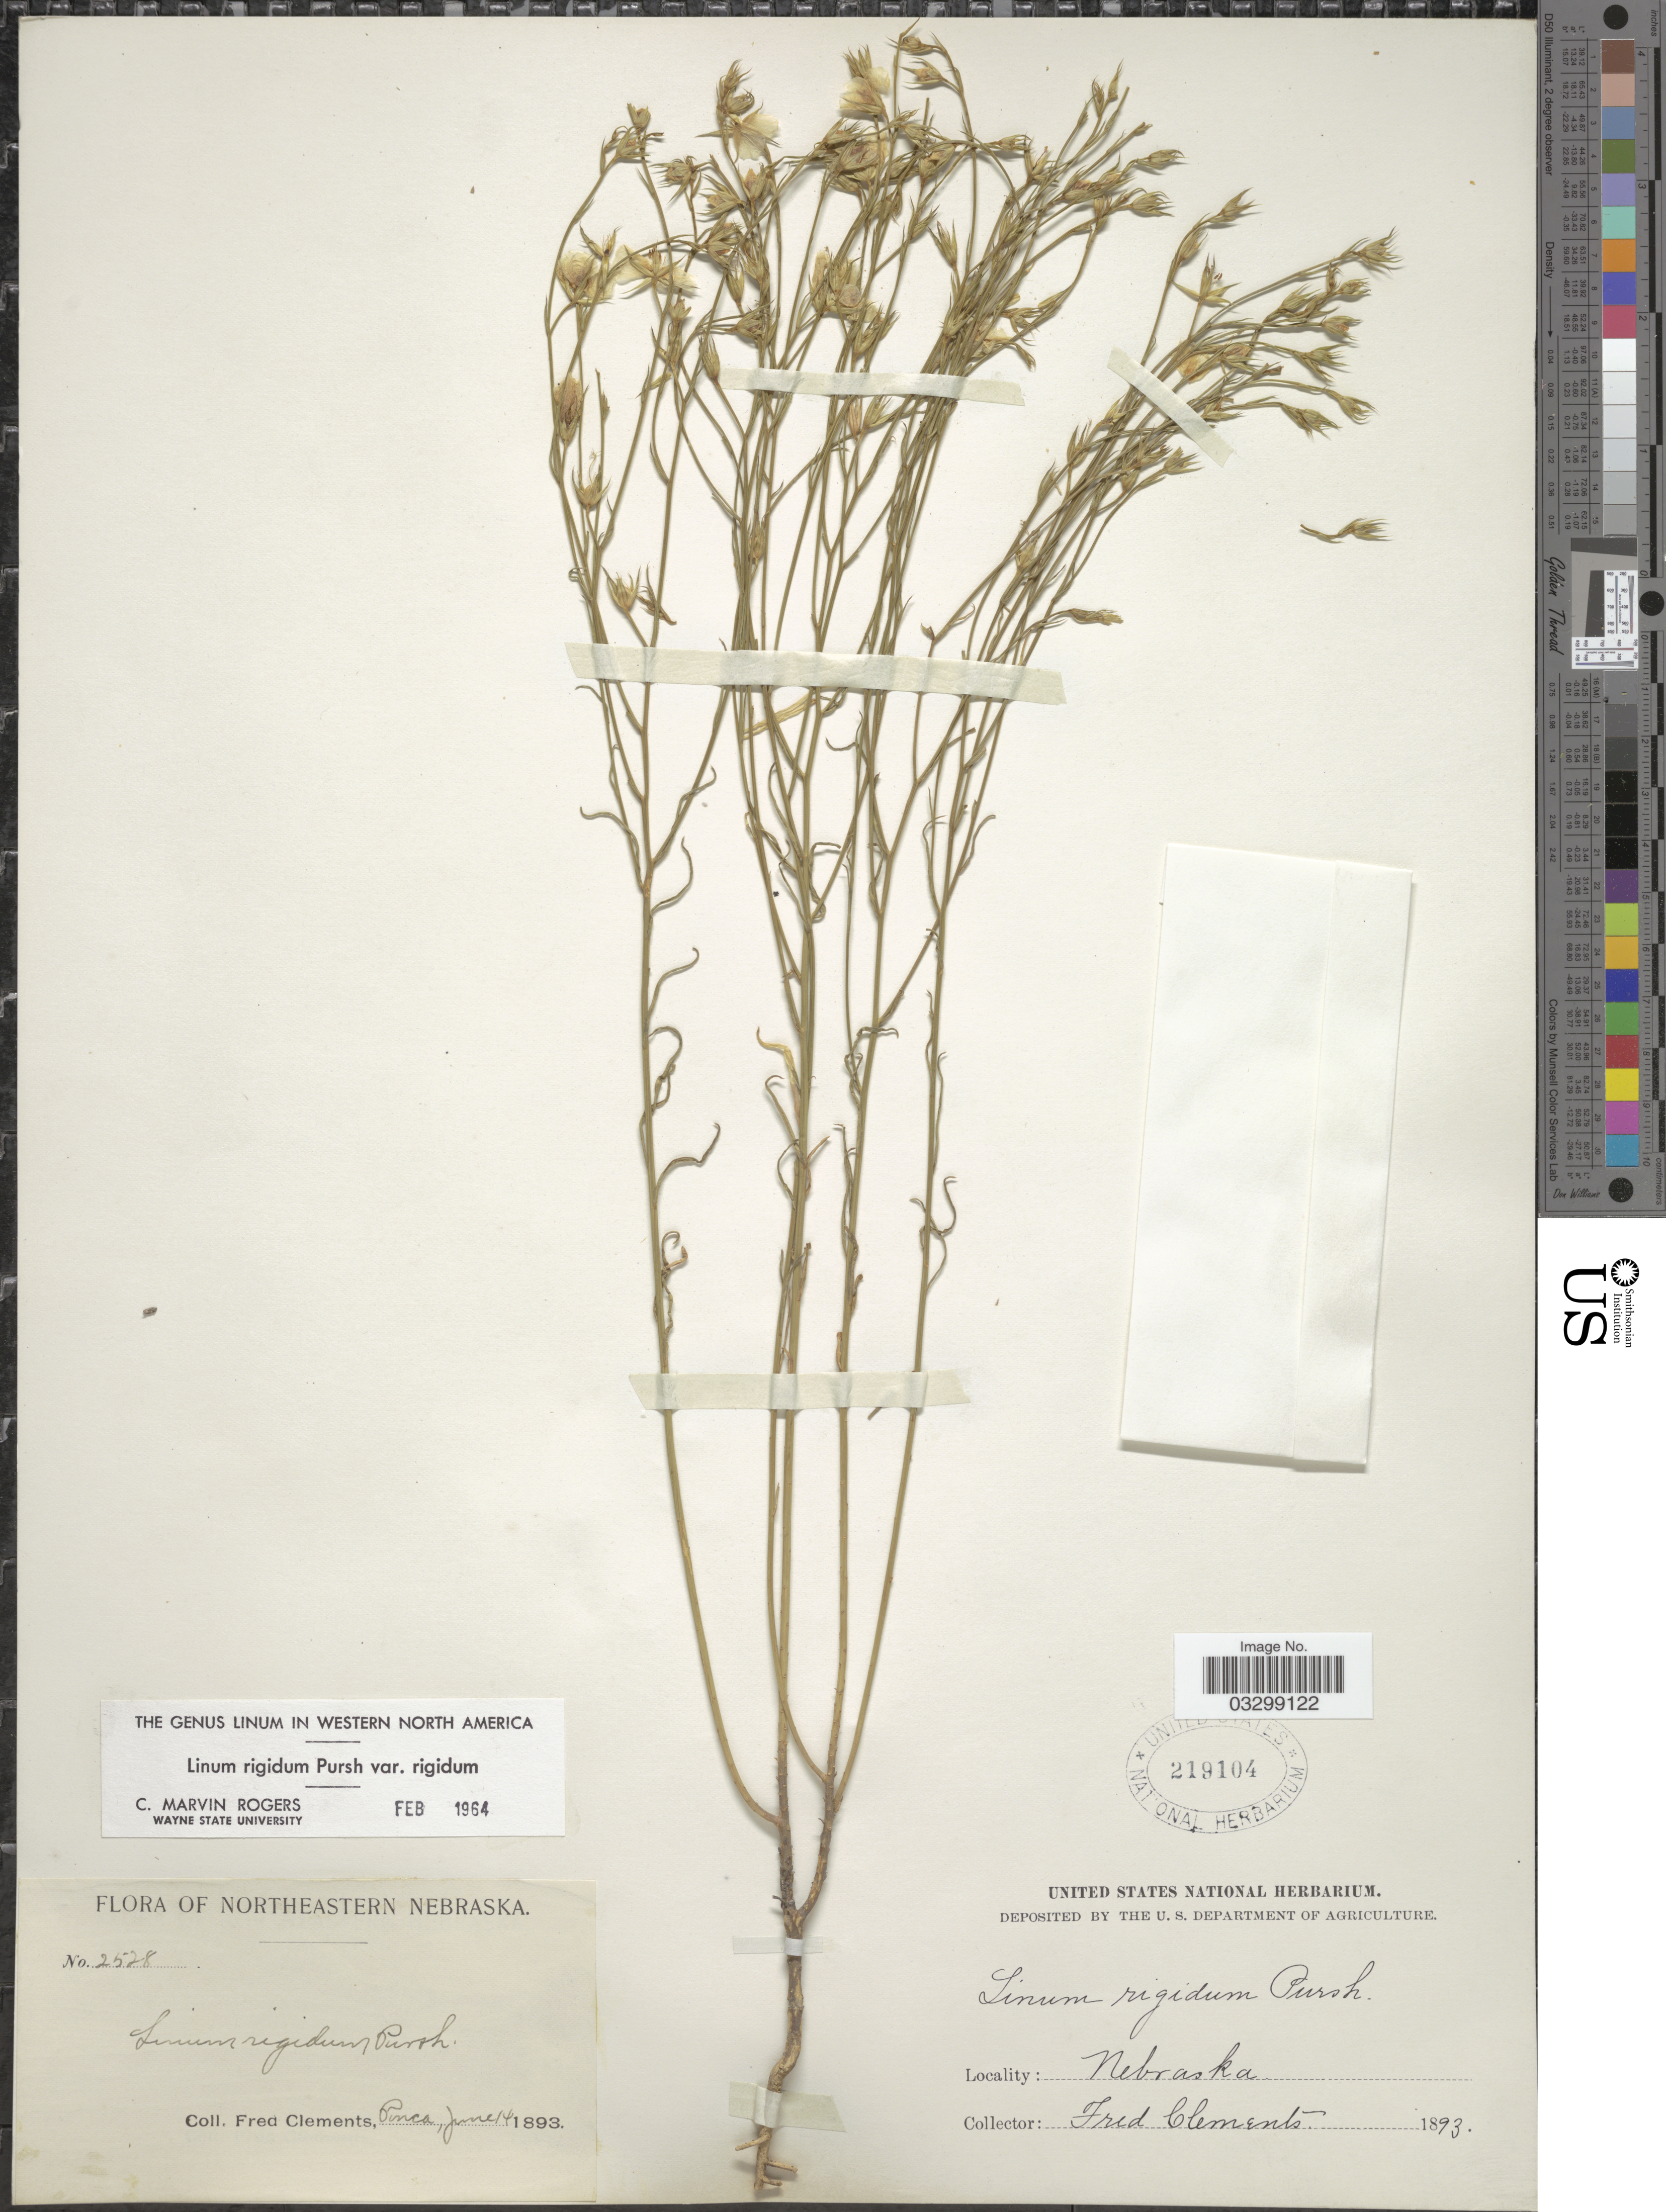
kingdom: Plantae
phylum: Tracheophyta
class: Magnoliopsida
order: Malpighiales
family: Linaceae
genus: Linum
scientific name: Linum rigidum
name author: Pursh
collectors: F. Clements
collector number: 2528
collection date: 1893-06-14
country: United States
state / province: Nebraska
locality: Northeastern Nebraska. Ponca.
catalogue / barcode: US 219104